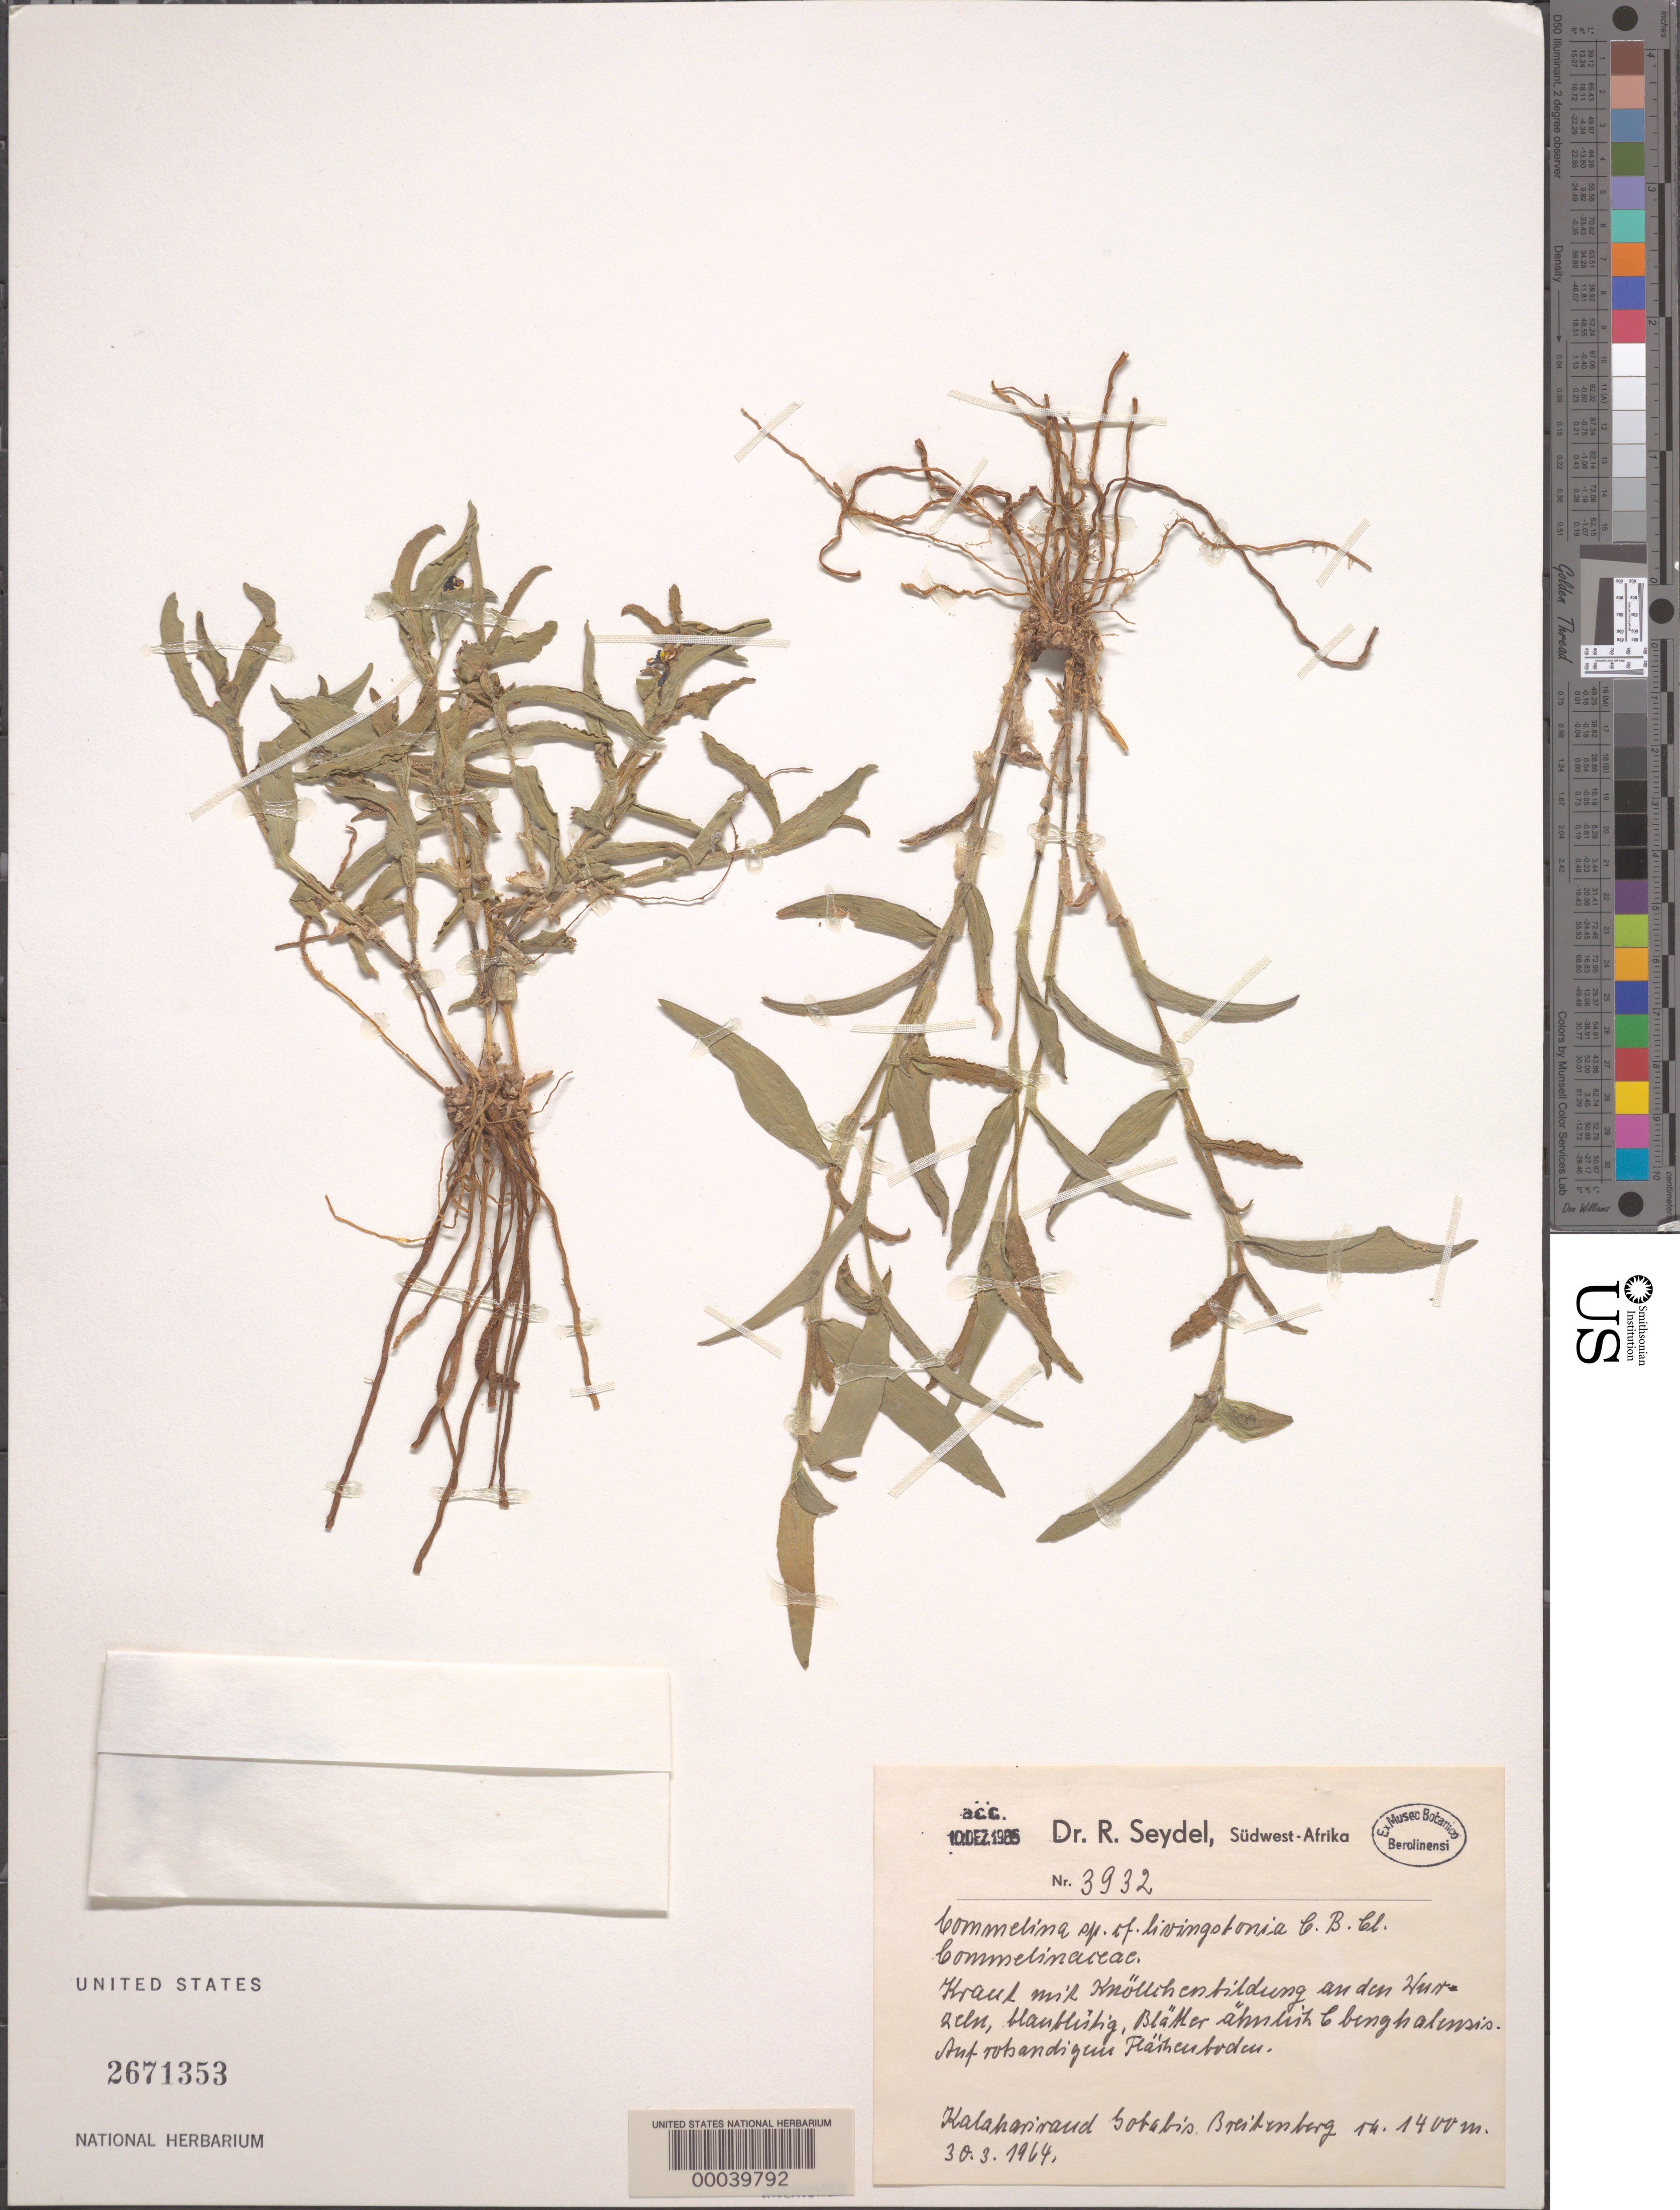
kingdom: Plantae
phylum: Tracheophyta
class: Liliopsida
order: Commelinales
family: Commelinaceae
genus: Commelina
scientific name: Commelina erecta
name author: L.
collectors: R. Seydel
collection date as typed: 30 Mar 1964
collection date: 1964-03-30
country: Namibia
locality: Gobabis; kalahari desert region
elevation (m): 1400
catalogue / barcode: US 2671353